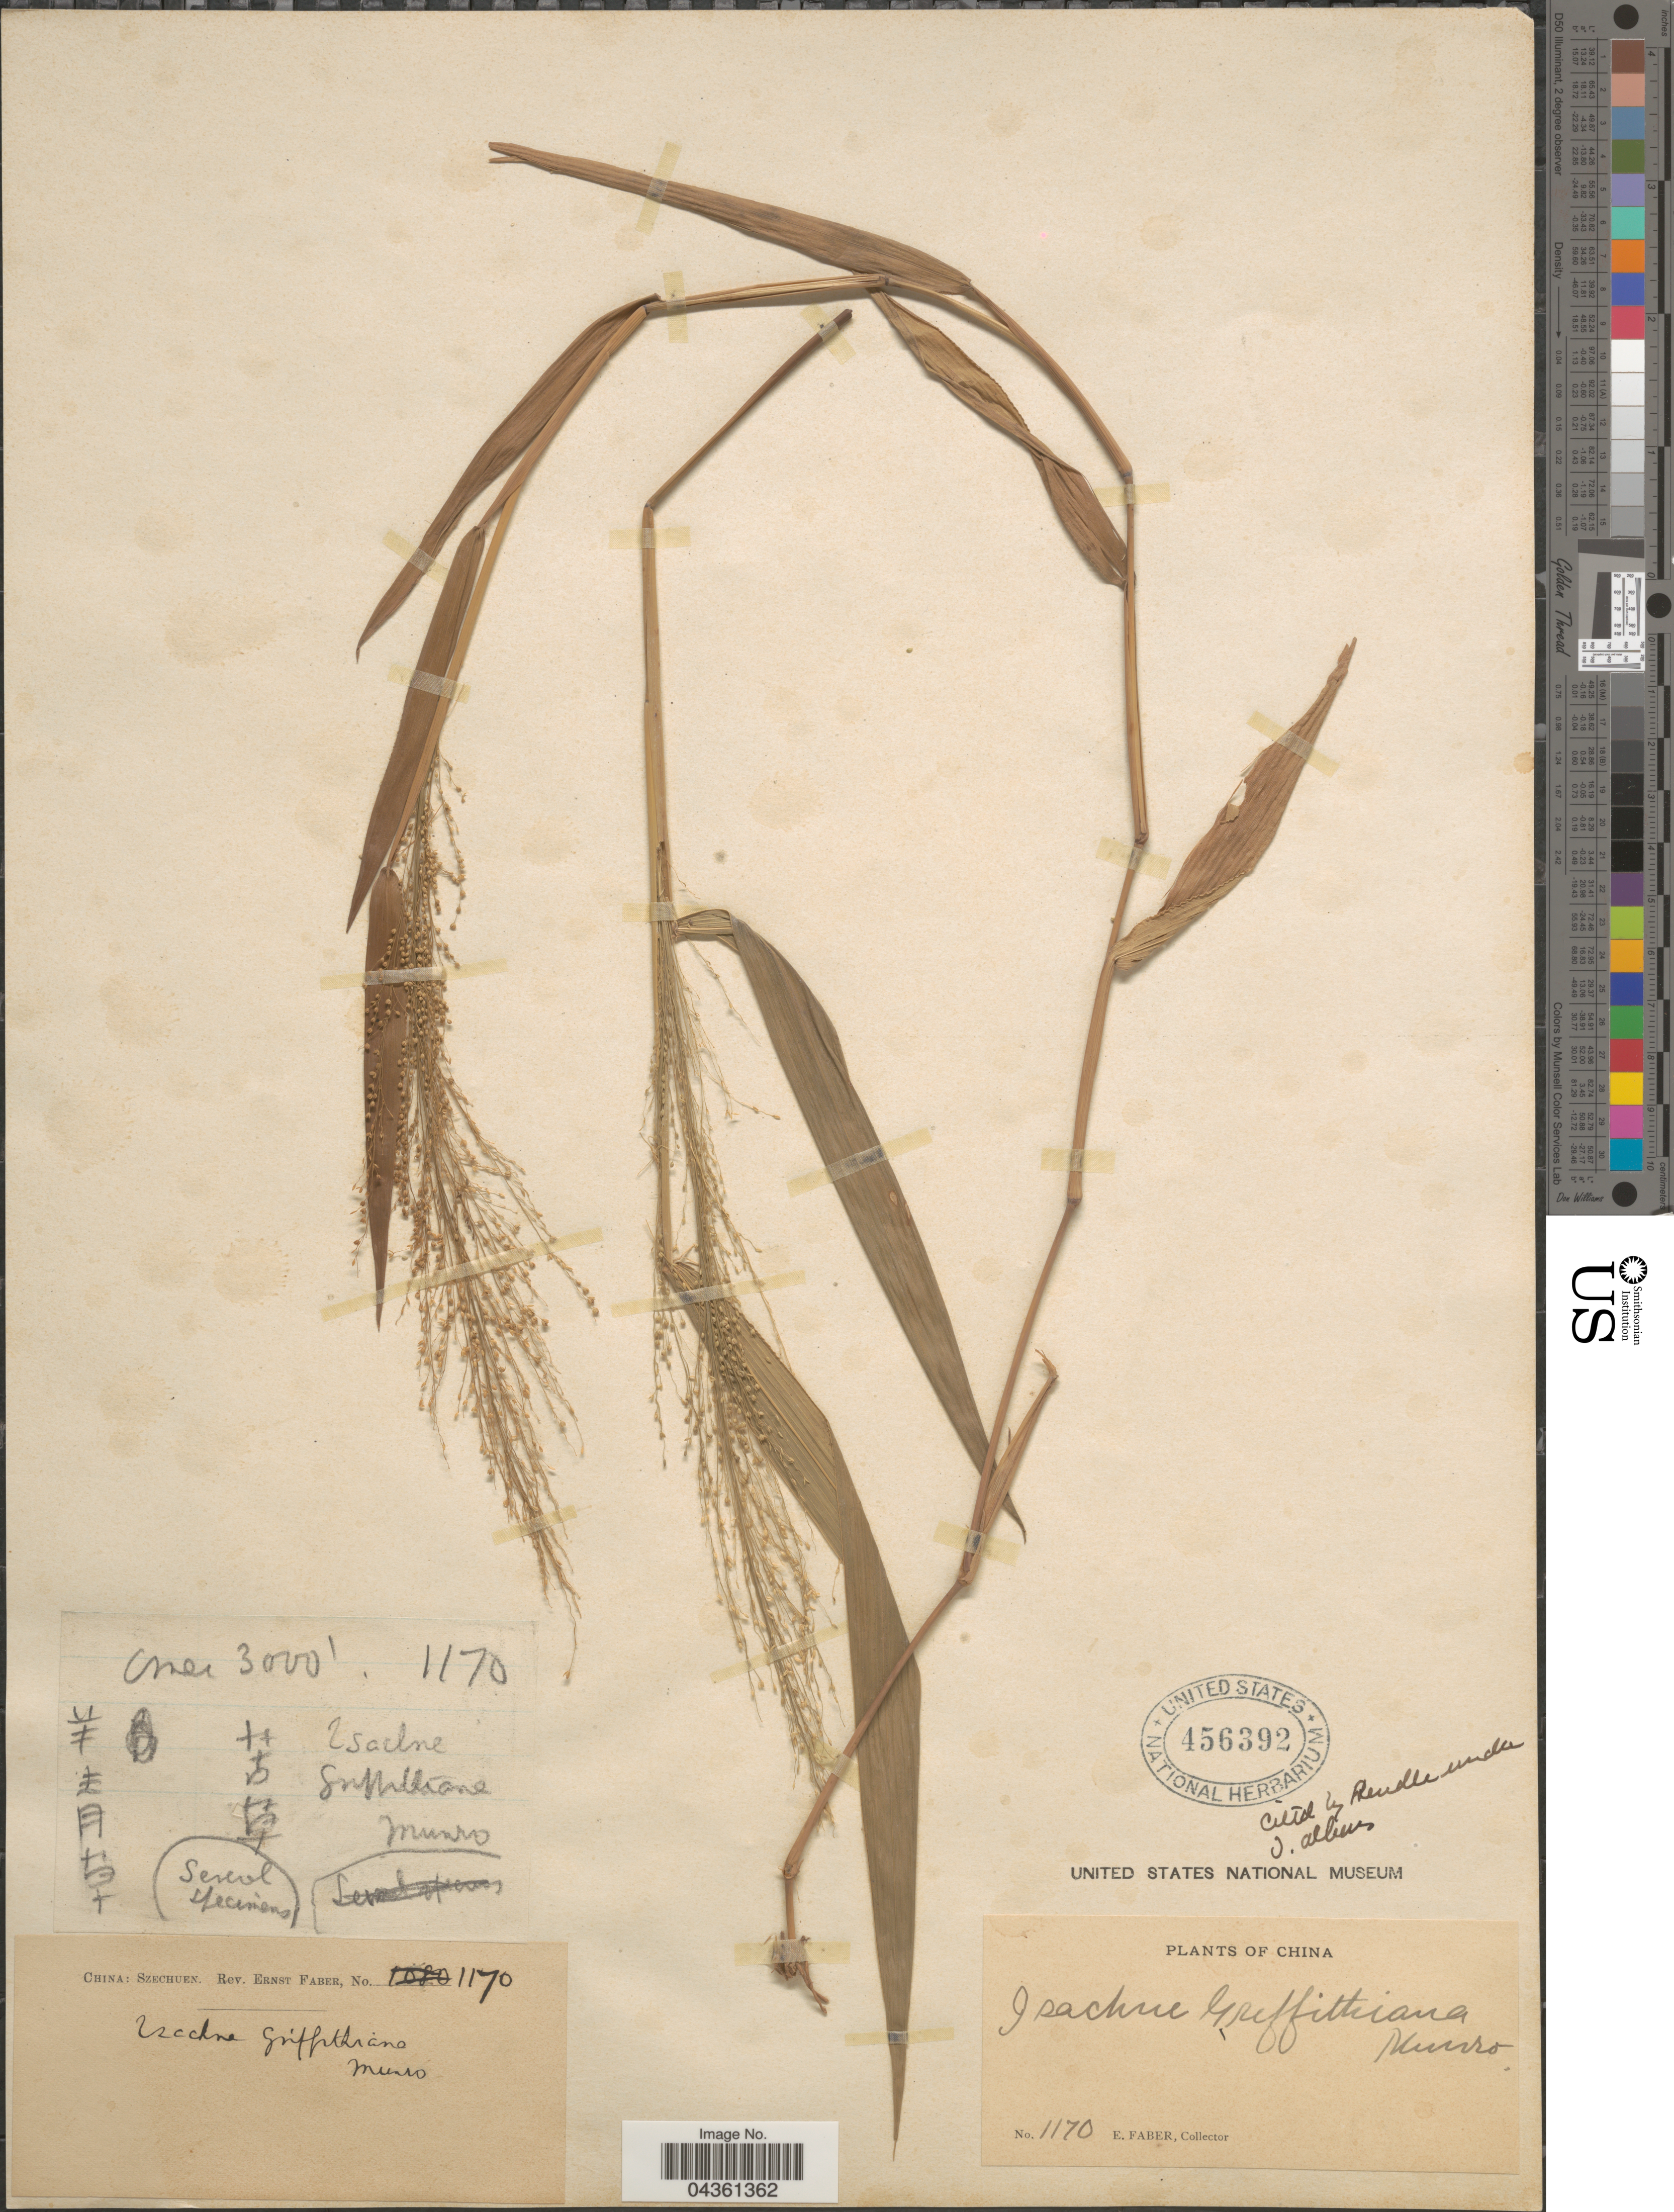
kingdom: Plantae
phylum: Tracheophyta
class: Liliopsida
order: Poales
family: Poaceae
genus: Isachne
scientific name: Isachne albens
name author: Trin.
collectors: E. Faber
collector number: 1170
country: China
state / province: Sichuan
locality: Omei [interpreted] [unsure placement] Szechuen.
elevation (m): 914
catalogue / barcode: US 456392